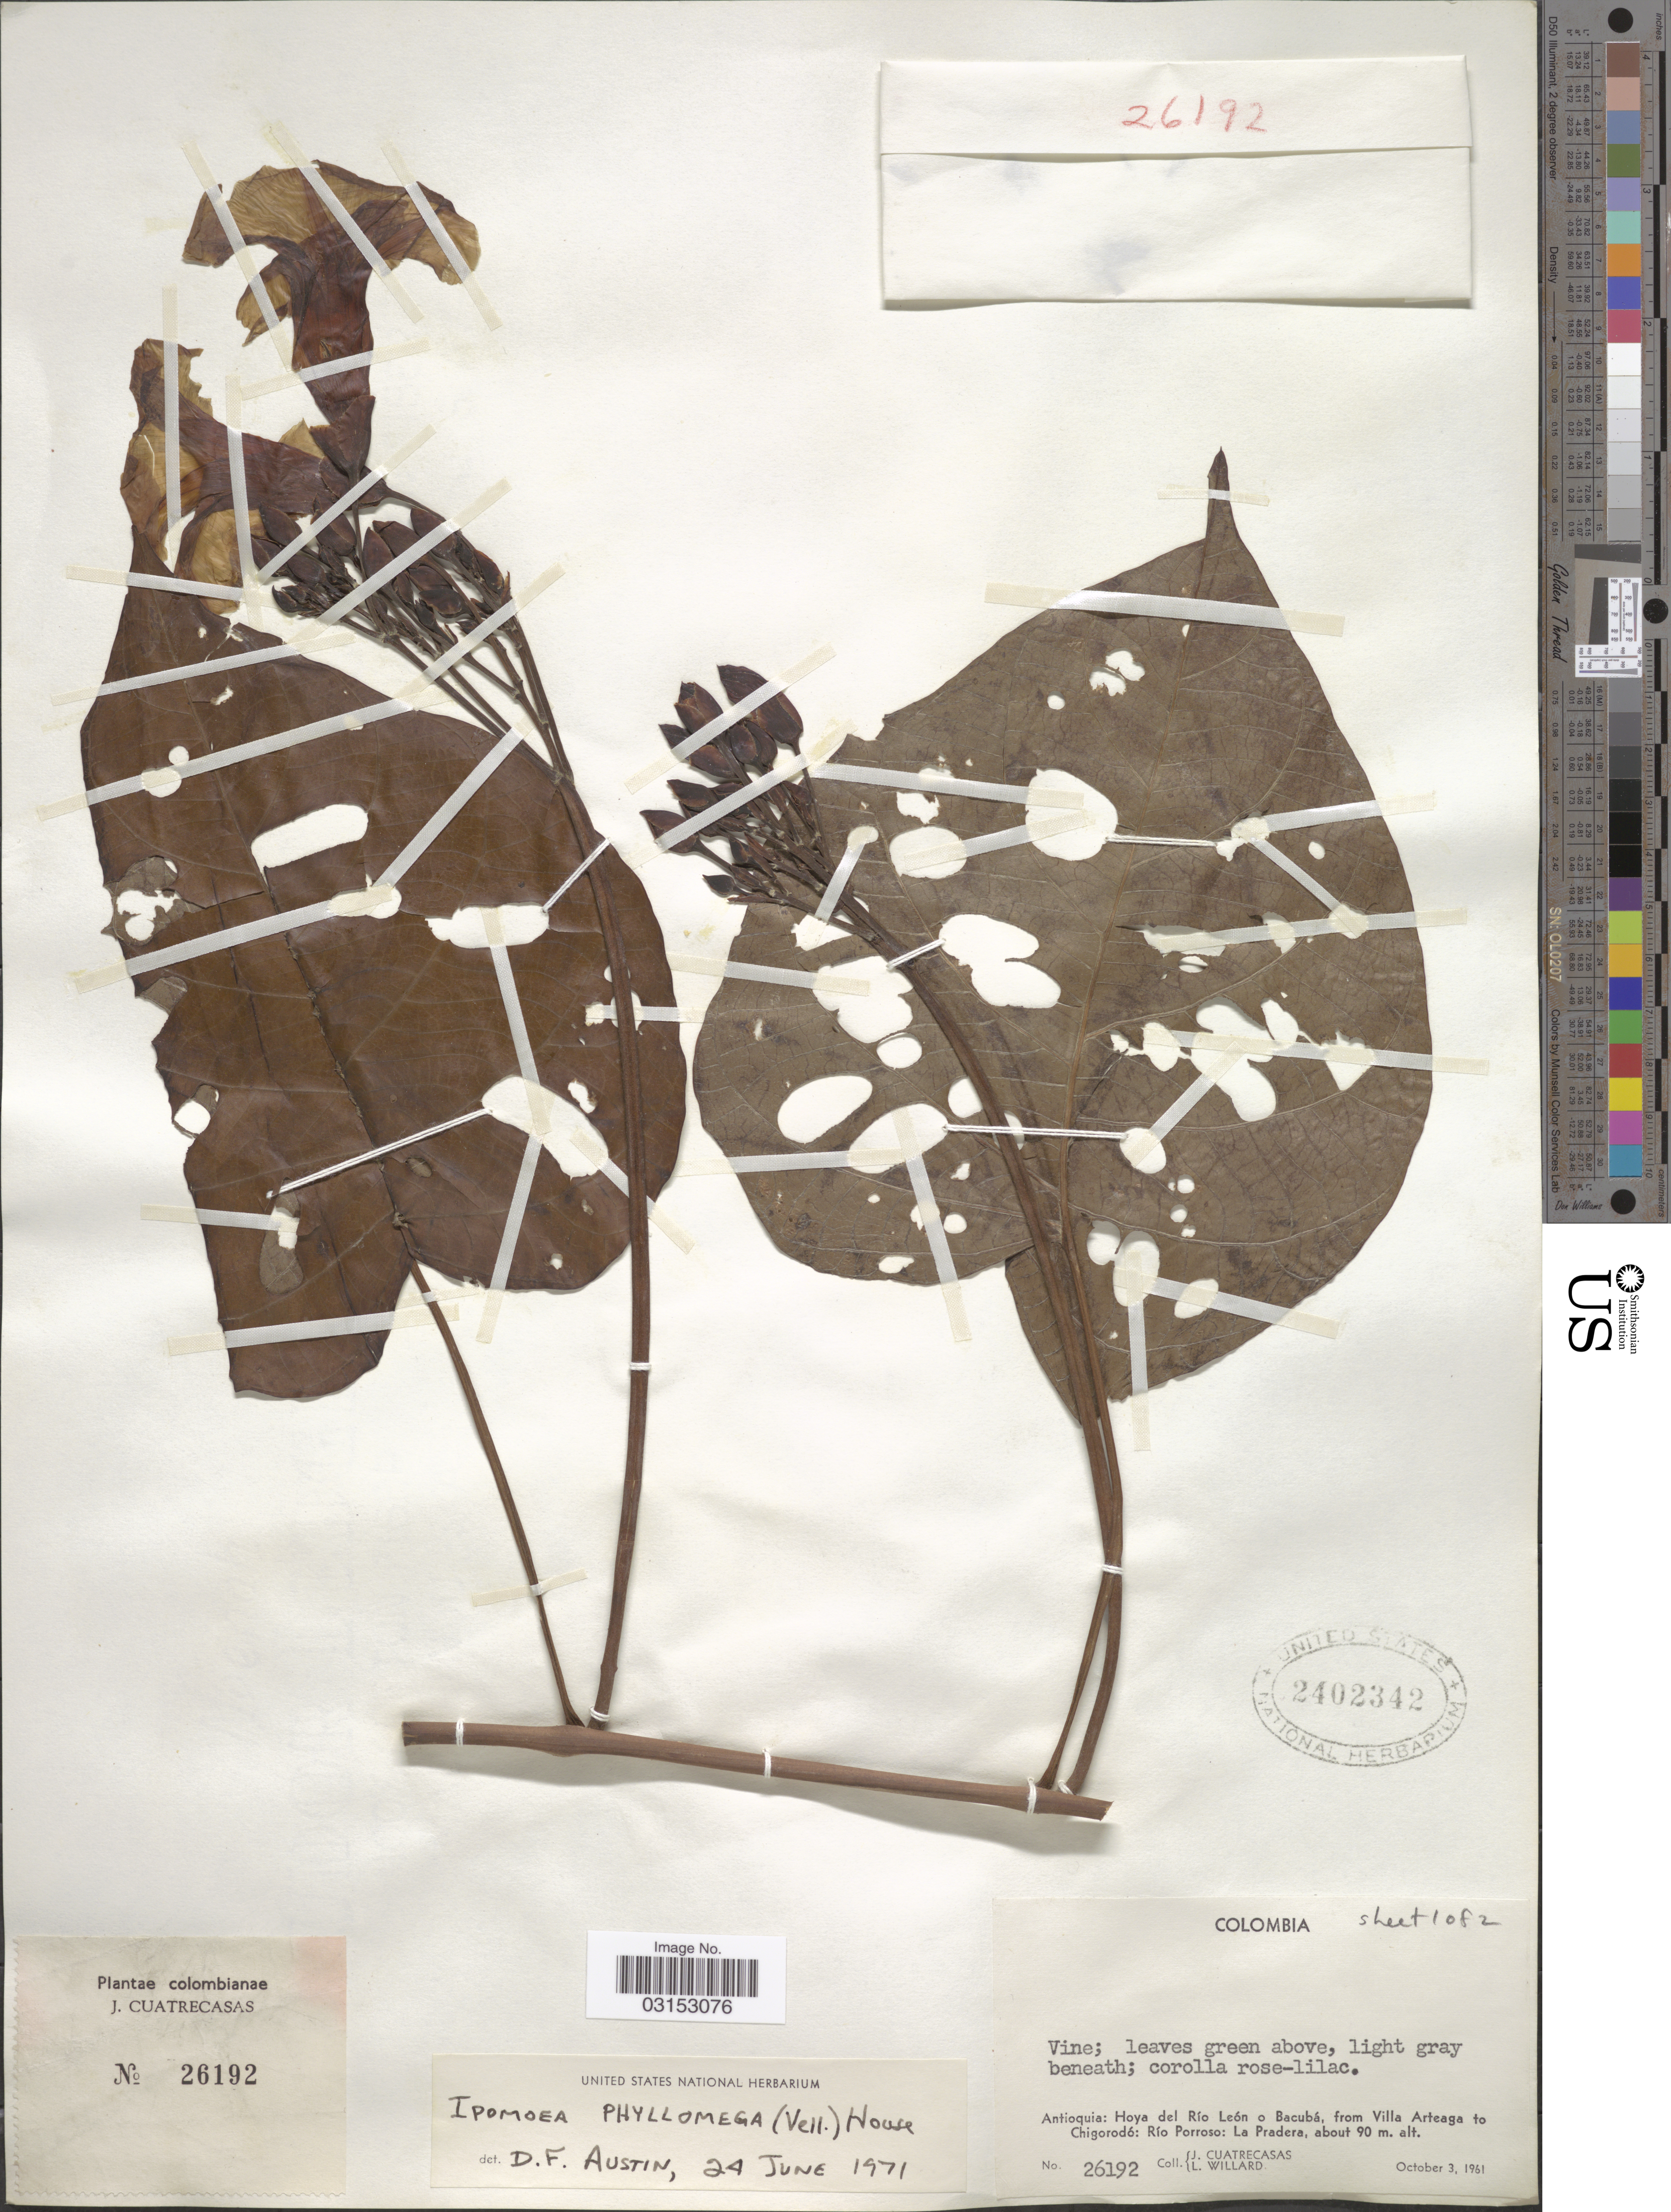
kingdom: Plantae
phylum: Tracheophyta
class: Magnoliopsida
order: Solanales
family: Convolvulaceae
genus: Ipomoea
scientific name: Ipomoea pterodes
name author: Choisy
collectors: J. Cuatrecasas & L. Willard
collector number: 26192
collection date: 1961-10-03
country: Colombia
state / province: Antioquia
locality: Hoya del Río León o Bacubá, from Villa Arteaga to Chigorodó: Río Porroso: La Pradera.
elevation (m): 90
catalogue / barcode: US 2402342